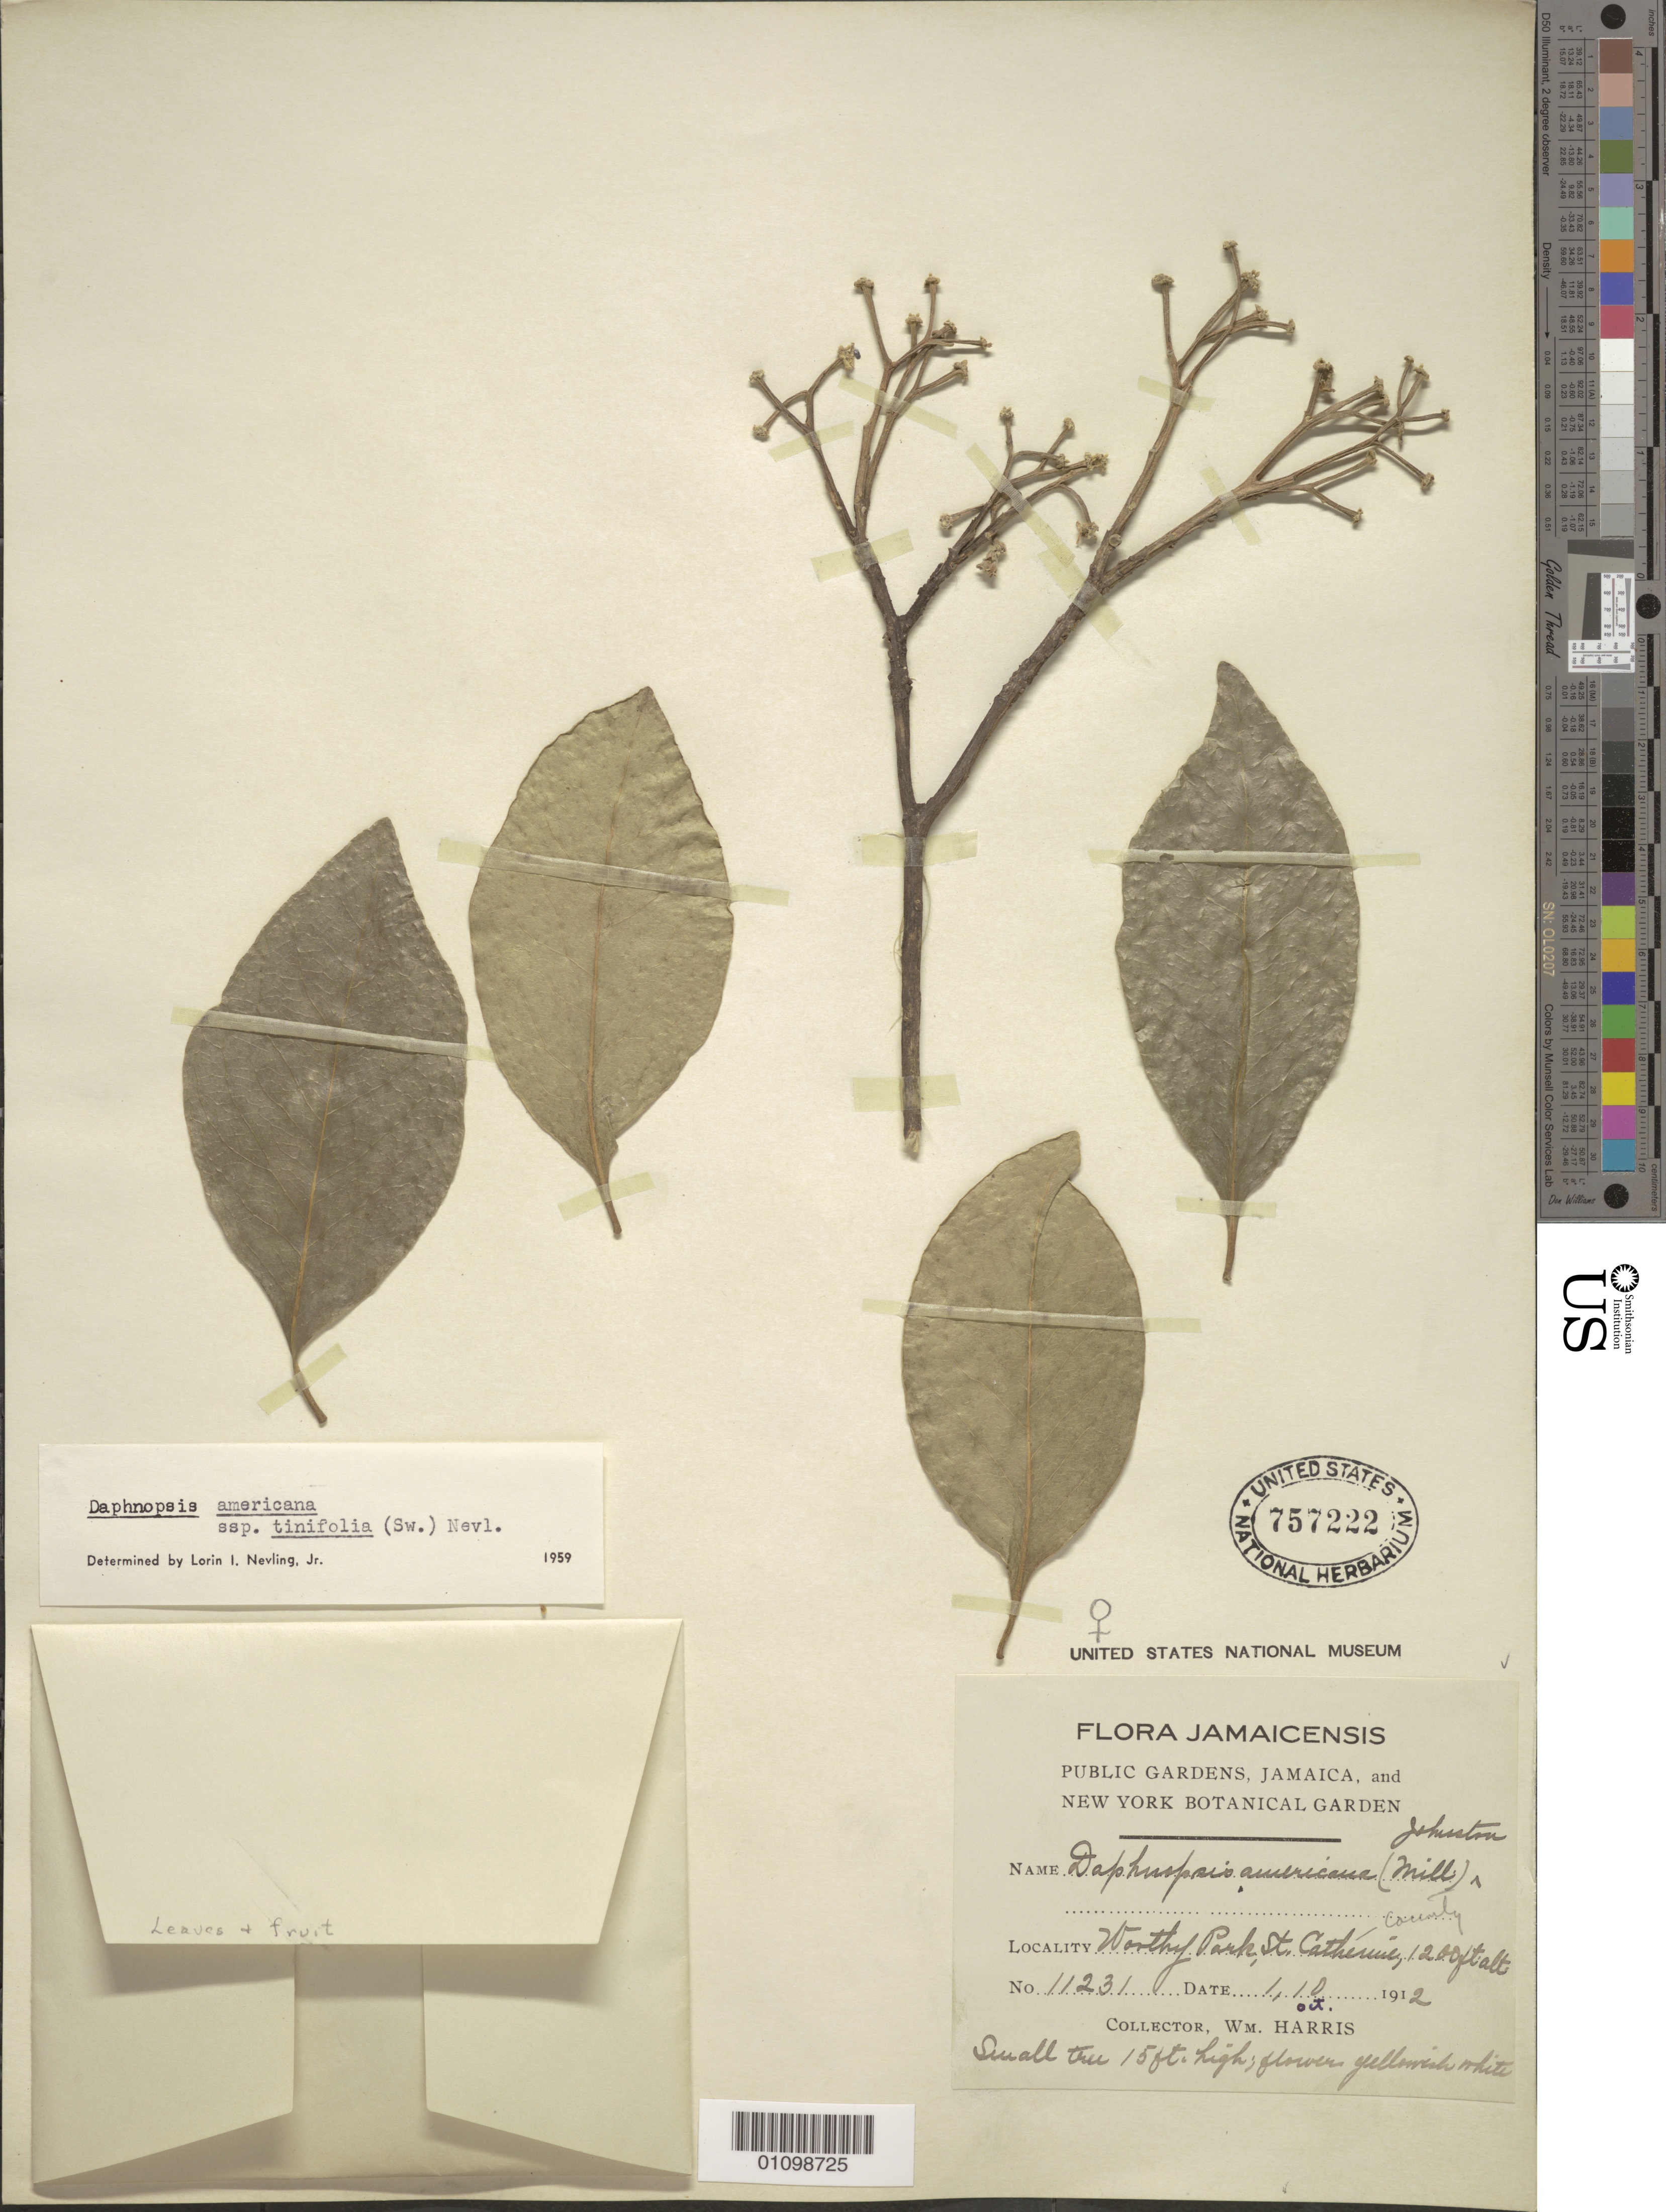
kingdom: Plantae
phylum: Tracheophyta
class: Magnoliopsida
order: Malvales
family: Thymelaeaceae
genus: Daphnopsis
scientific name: Daphnopsis americana subsp. tinifolia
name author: (Sw.) Nevling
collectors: W. Harris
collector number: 11231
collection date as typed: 01 Oct 1912 or 10 Jan 1912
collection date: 1912-01-10 or 1912-10-01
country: Jamaica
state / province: Saint Catherine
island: Jamaica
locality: Worthy Park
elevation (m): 366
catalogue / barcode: US 757222